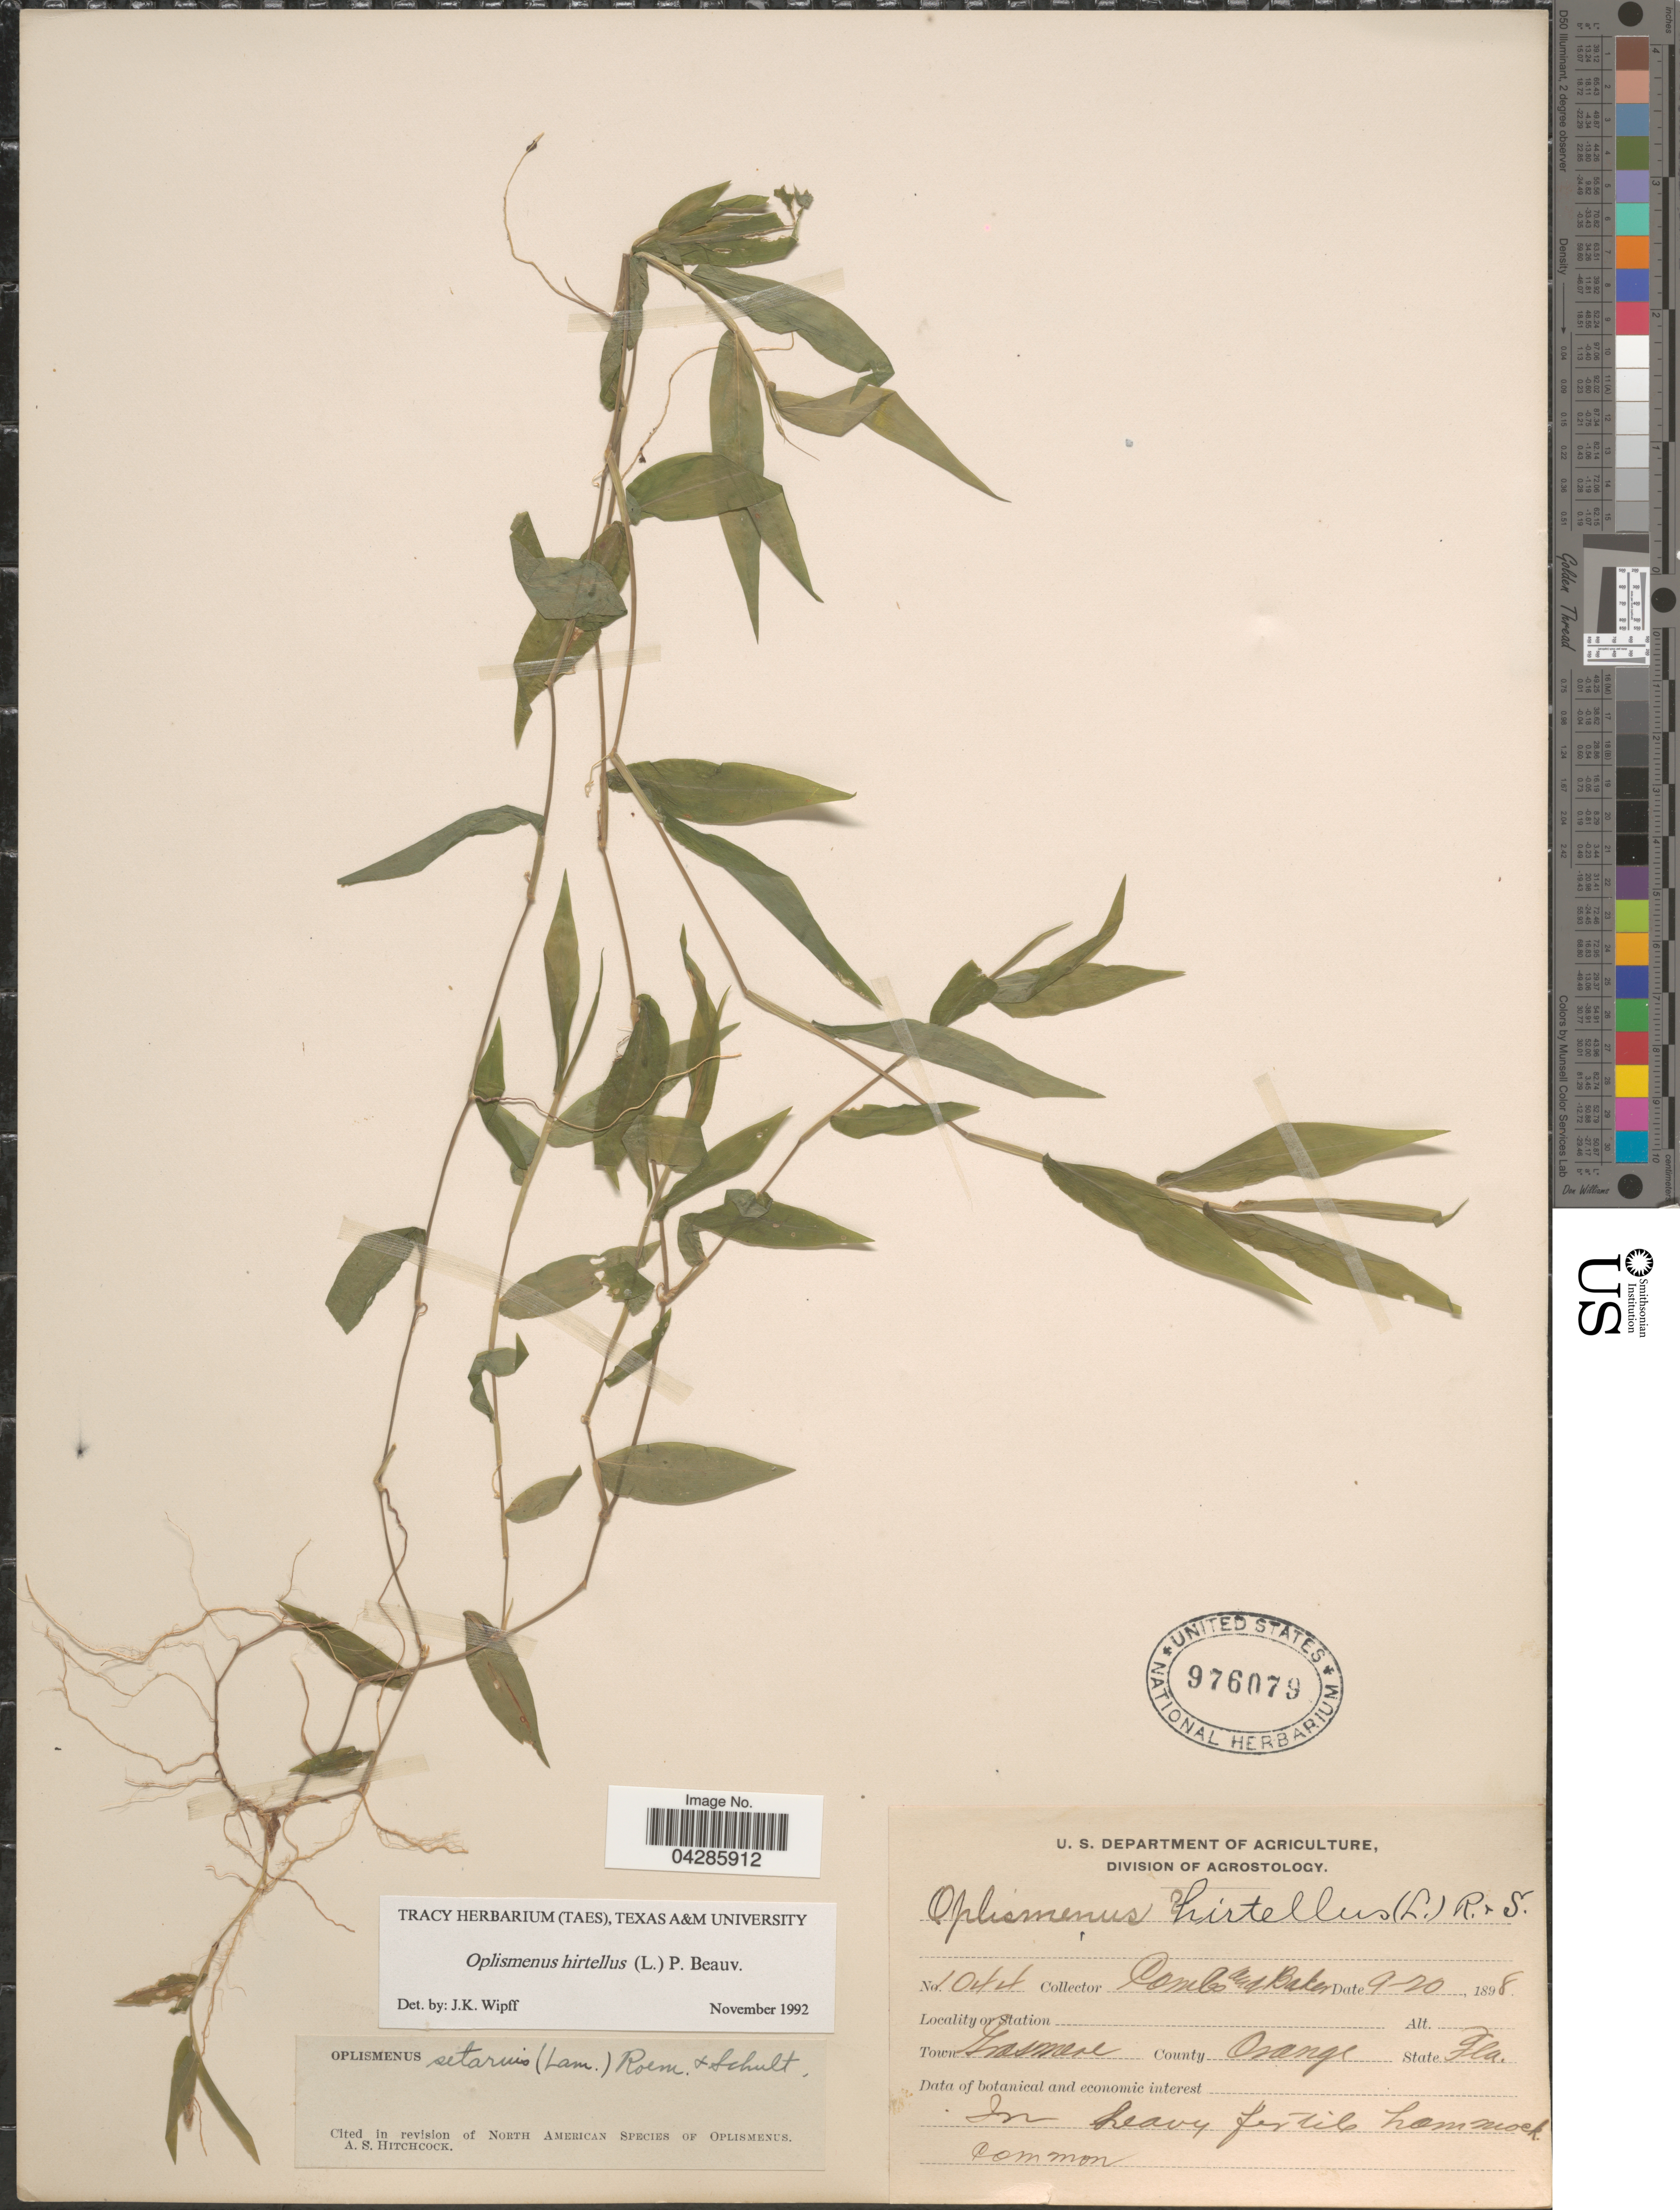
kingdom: Plantae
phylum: Tracheophyta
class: Liliopsida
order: Poales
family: Poaceae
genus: Oplismenus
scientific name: Oplismenus hirtellus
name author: (L.) P. Beauv.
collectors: -. Combs & -- Baker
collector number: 1044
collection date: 1898-09-20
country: United States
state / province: Florida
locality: Town Grassmere. County Orange.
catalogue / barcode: US 976079